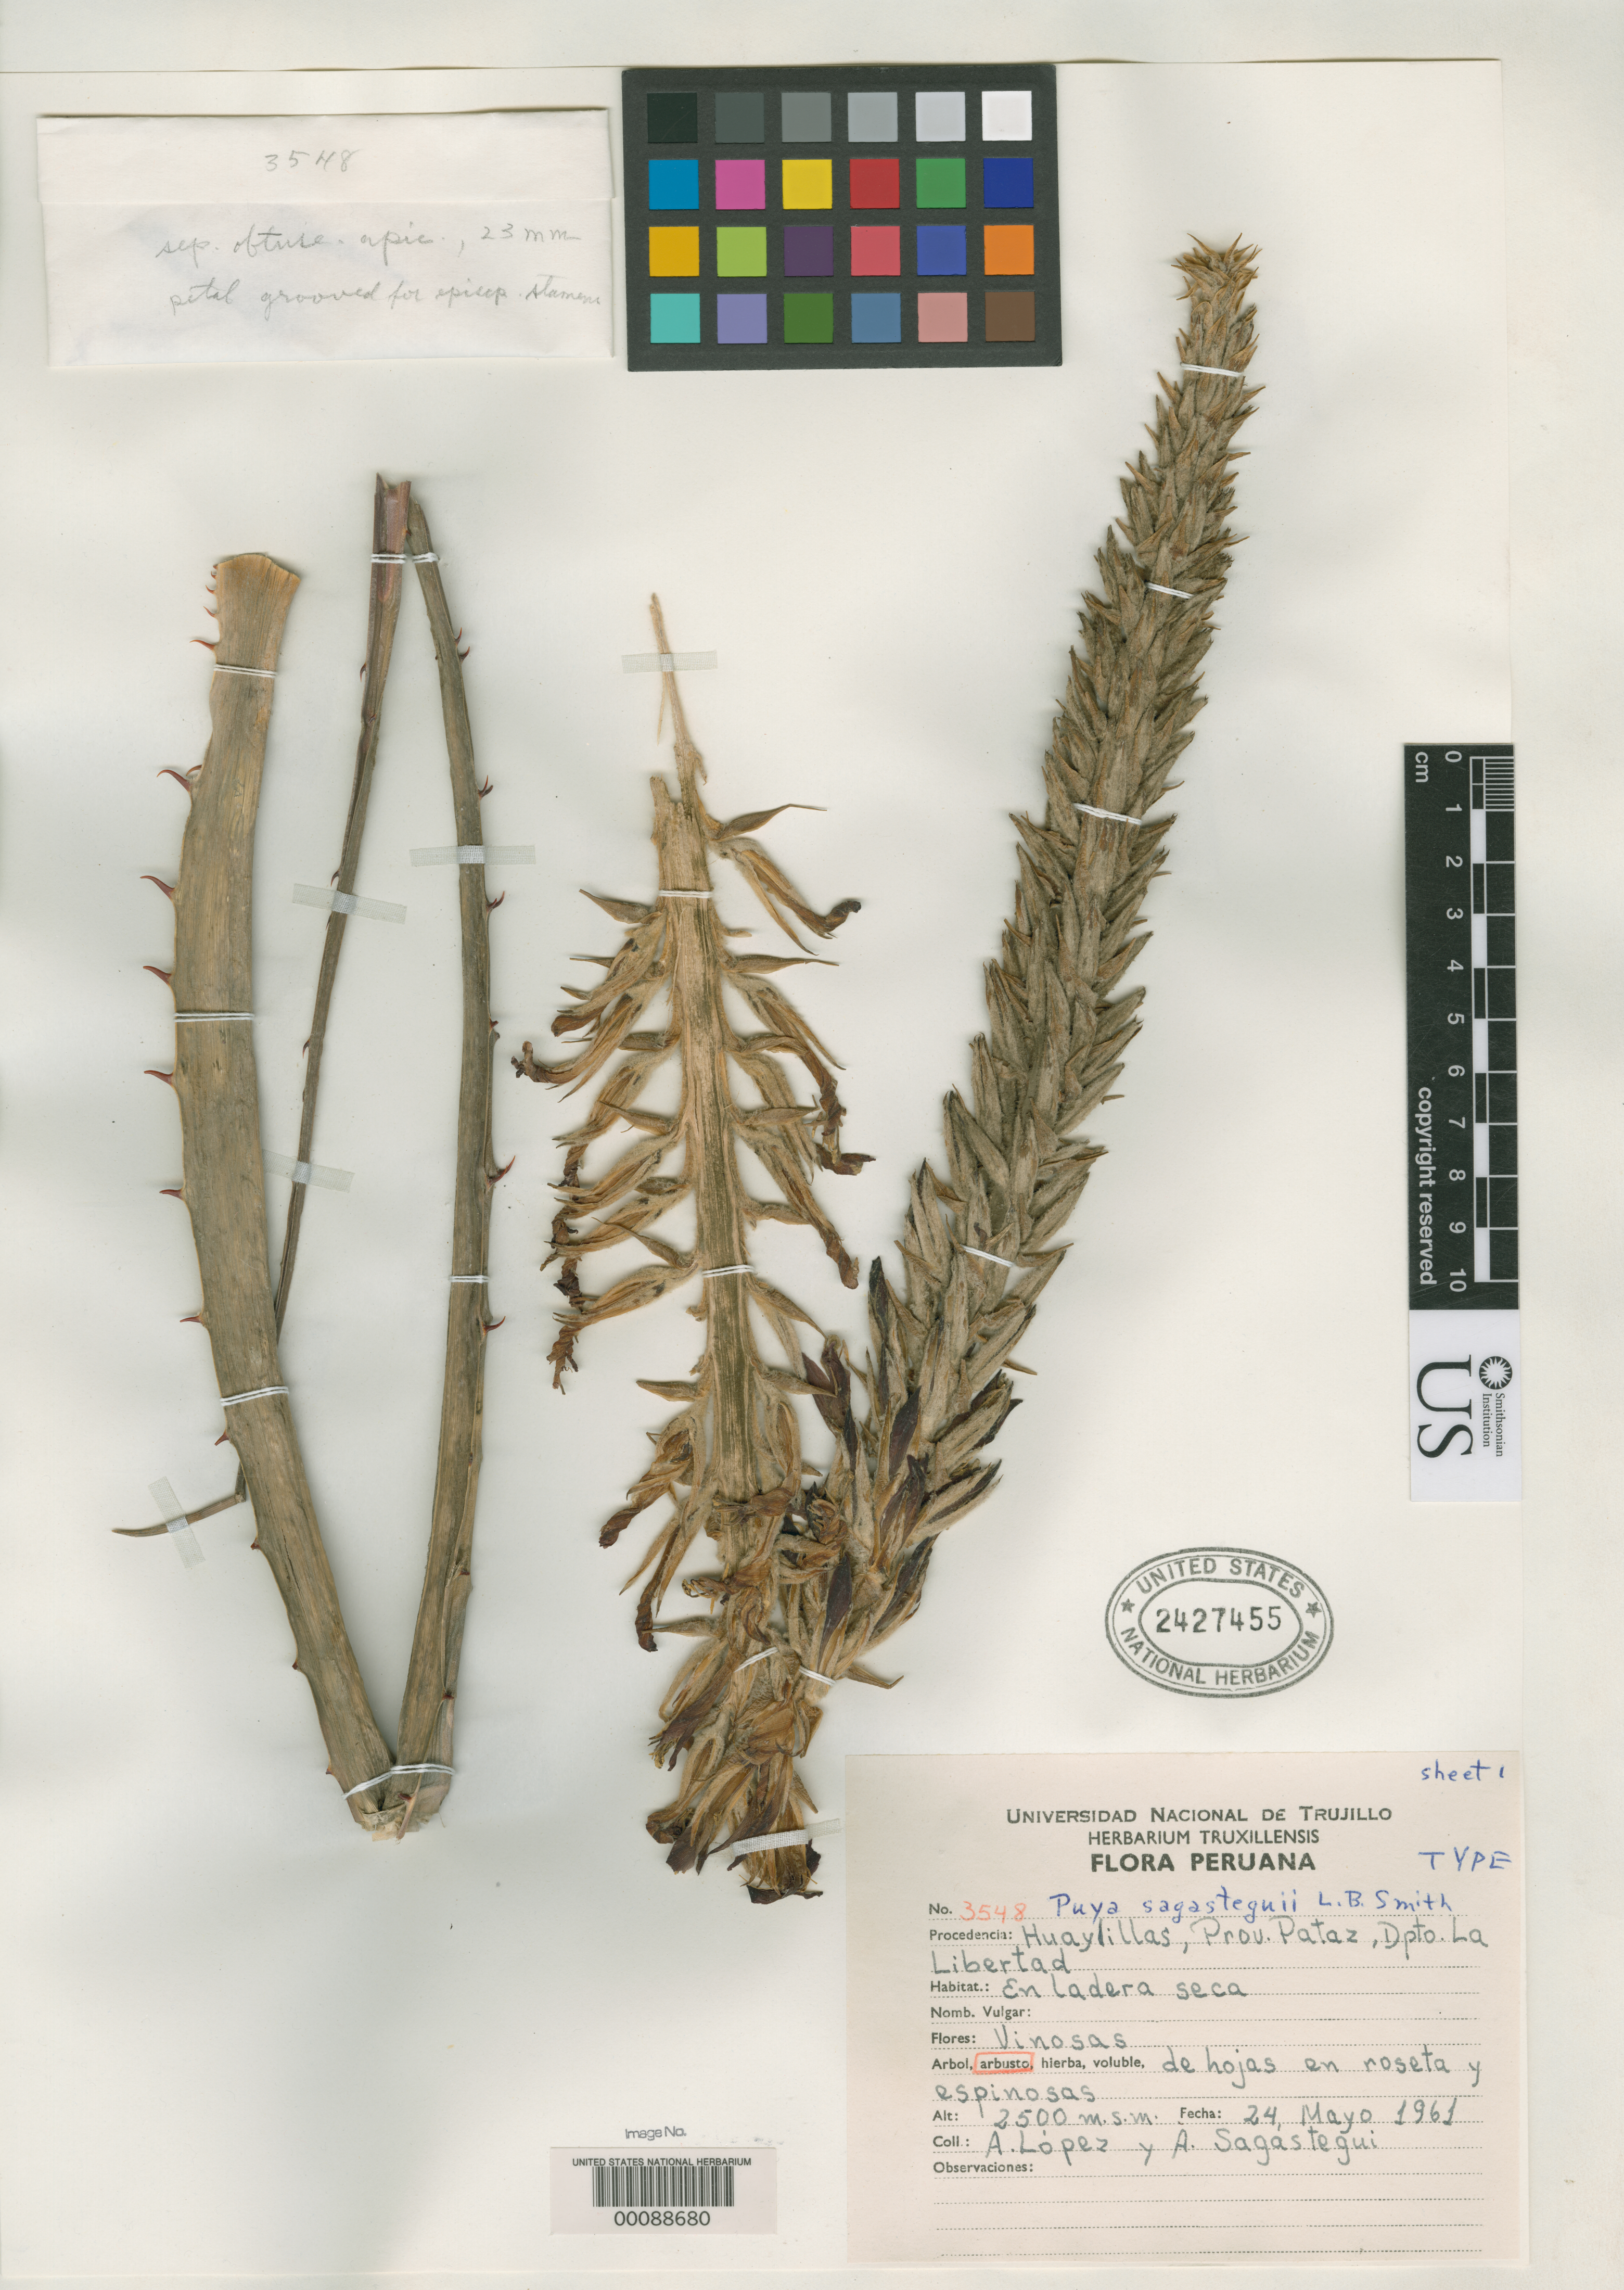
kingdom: Plantae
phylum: Tracheophyta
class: Liliopsida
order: Poales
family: Bromeliaceae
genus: Puya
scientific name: Puya sagasteguii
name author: L.B. Sm.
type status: Holotype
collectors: A. Lopez & A. Sagástegui A.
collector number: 3548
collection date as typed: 24 May 1961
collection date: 1961-05-24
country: Peru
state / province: La Libertad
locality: Huaylillas, Prov. Pataz.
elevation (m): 2500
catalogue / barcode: US 2427455